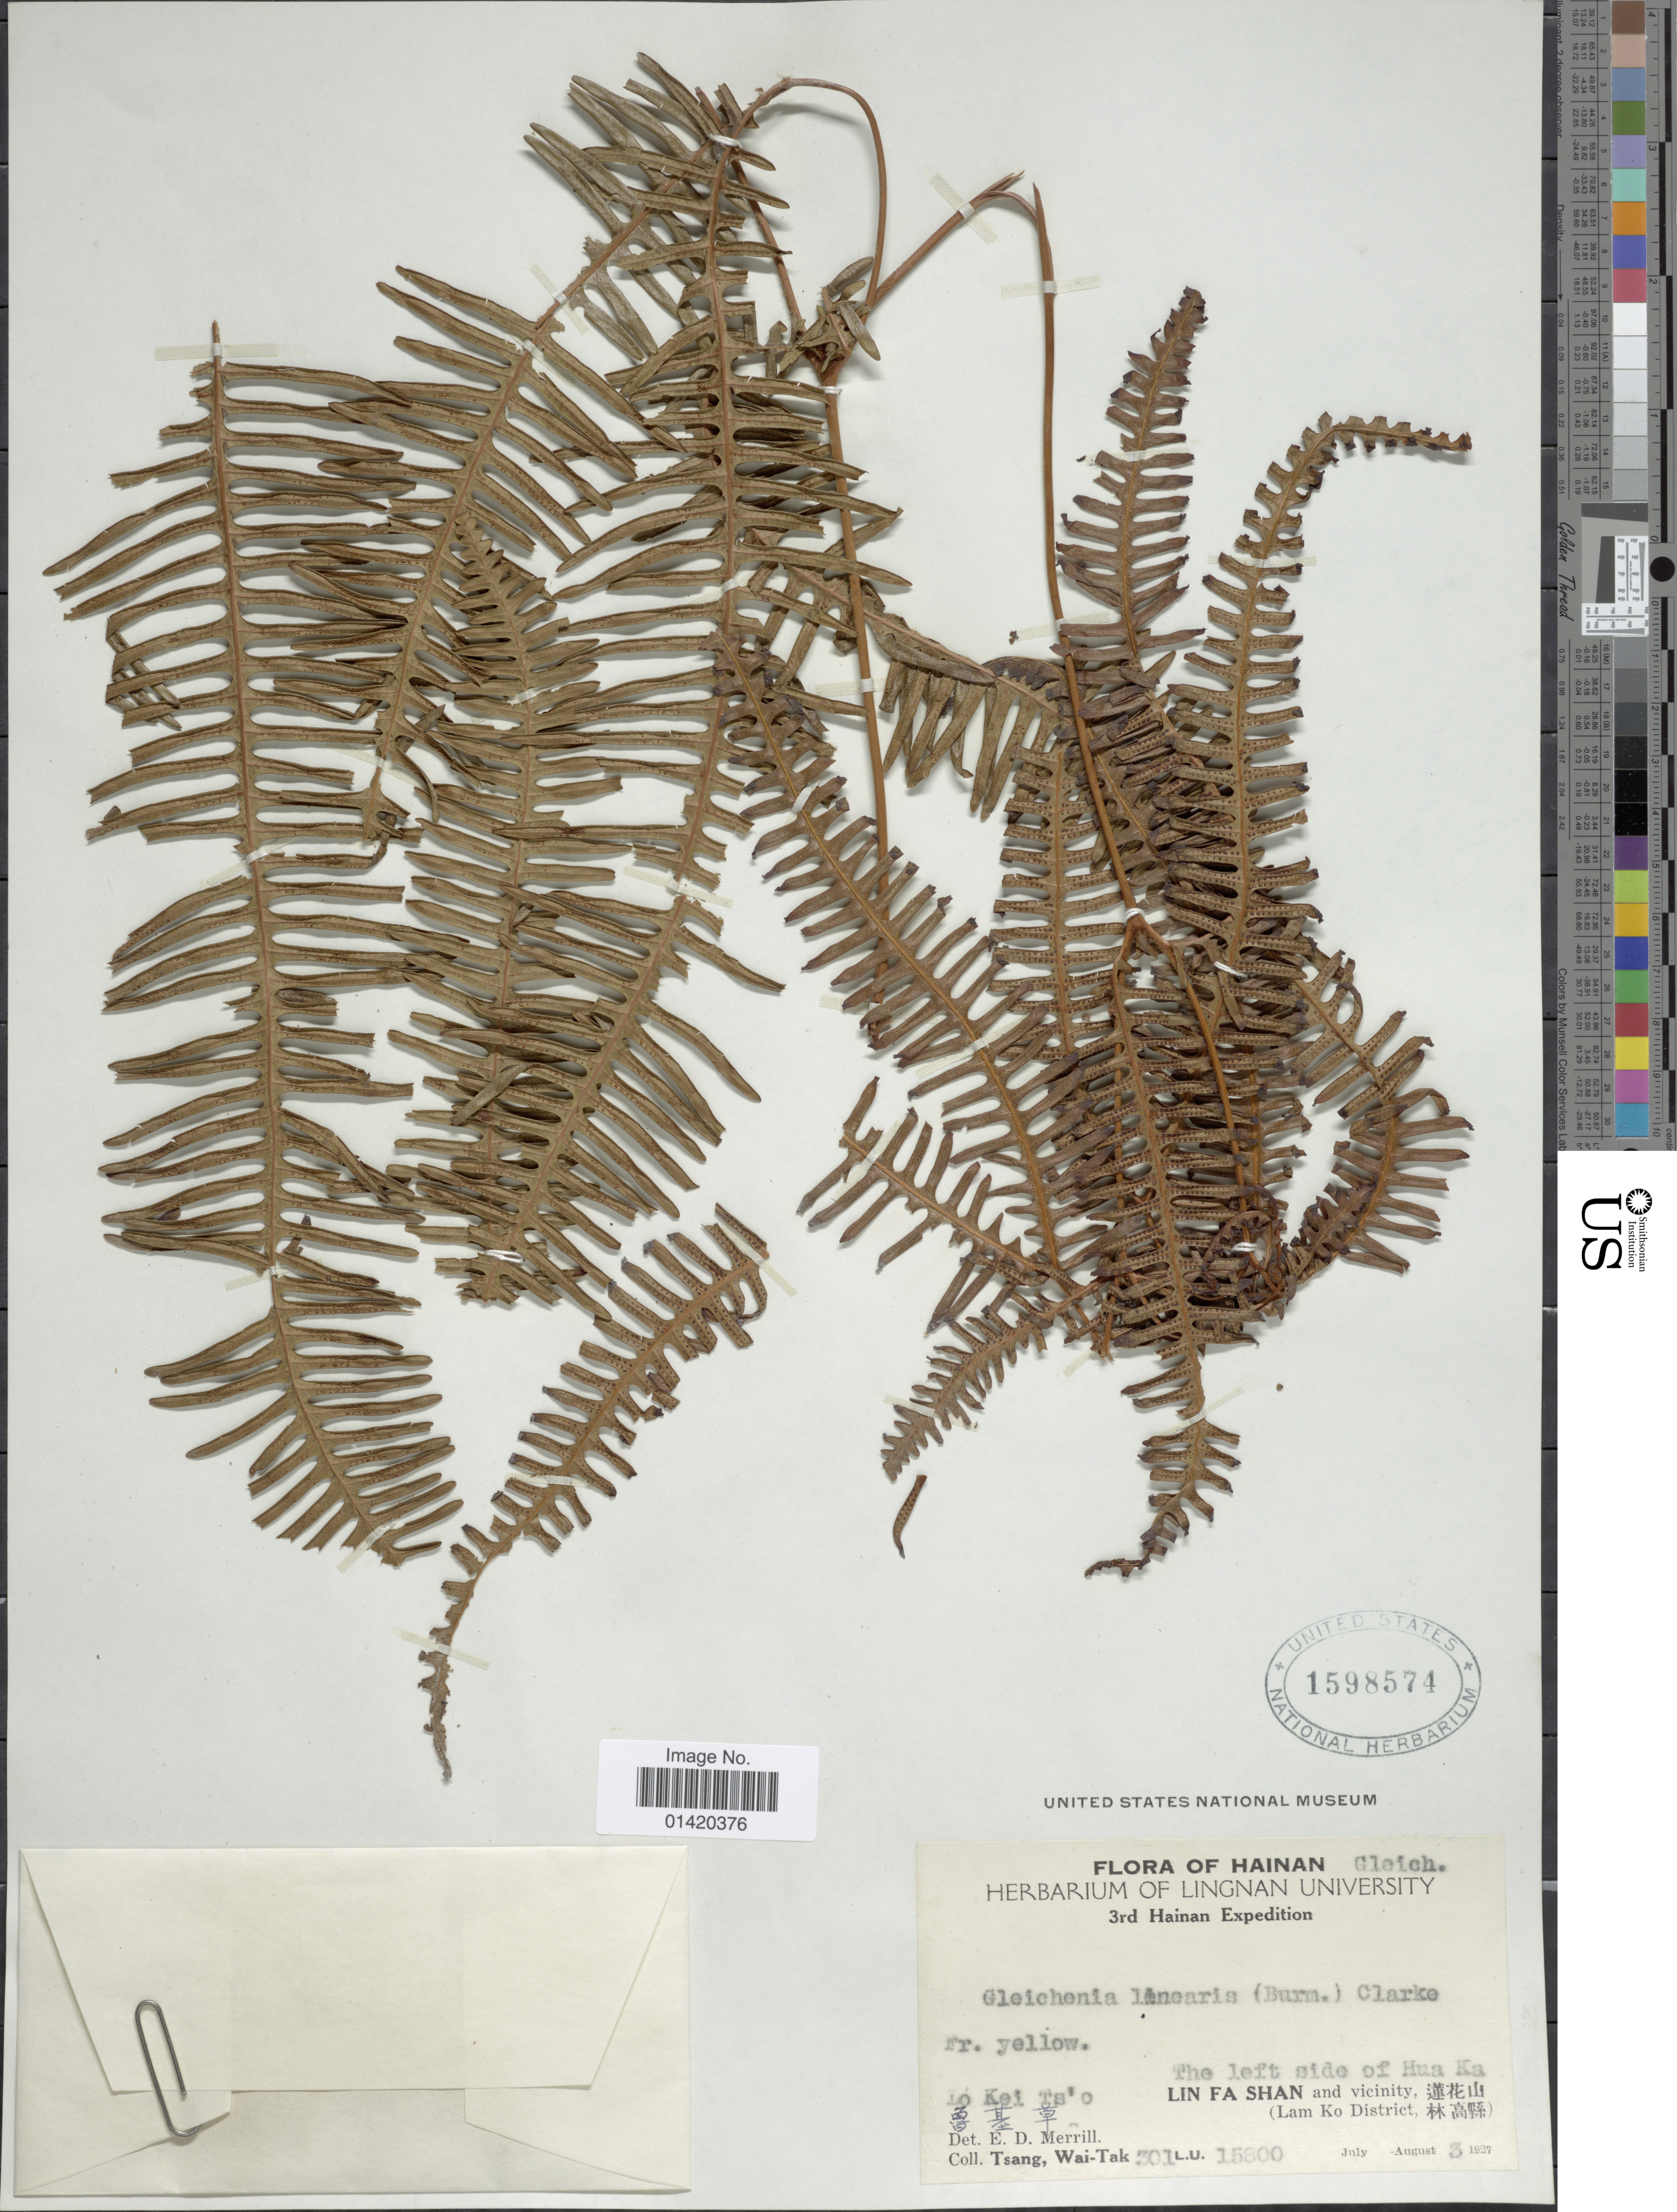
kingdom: Plantae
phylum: Tracheophyta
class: Polypodiopsida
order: Gleicheniales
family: Gleicheniaceae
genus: Dicranopteris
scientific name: Dicranopteris linearis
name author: (Burm. f.) Underw.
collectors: W. T. Tsang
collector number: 301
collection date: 1927-08-03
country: China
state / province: Hainan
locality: The left side of Hua Ka, Lin Fa Shan and vicinity, X, (Lam Ko District, X), LO Kei Ts'o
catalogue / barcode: US 1598574